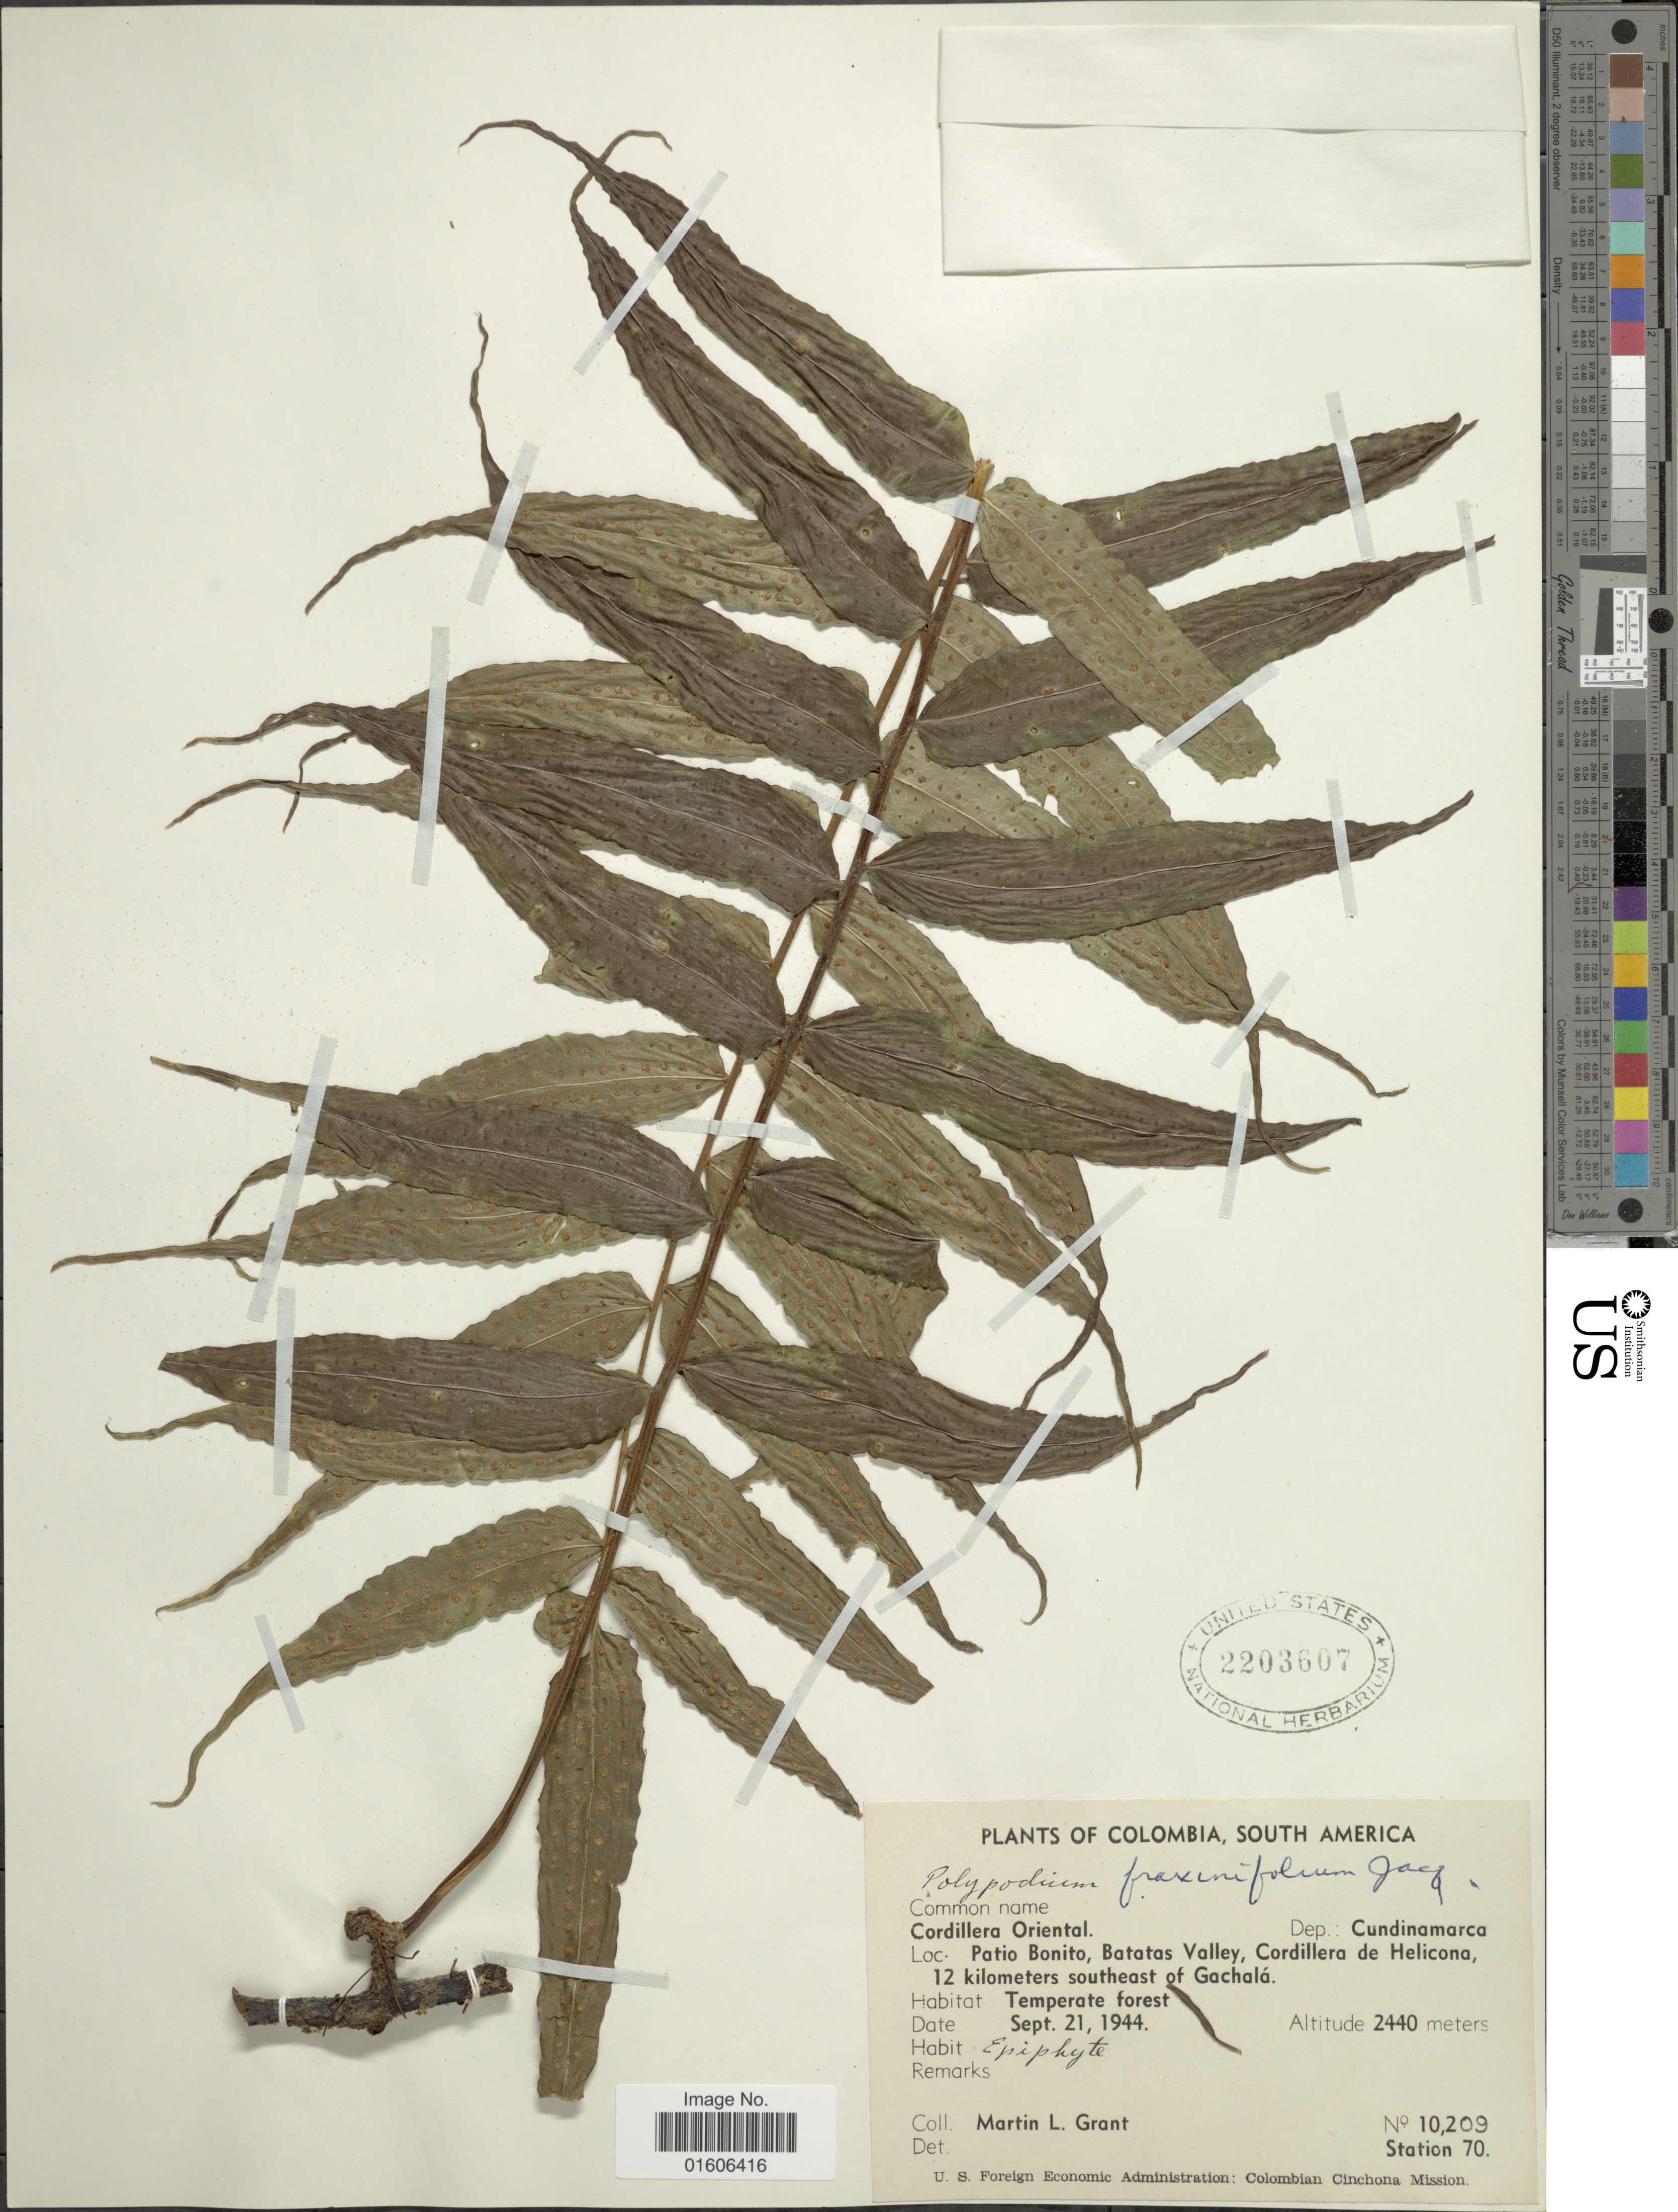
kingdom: Plantae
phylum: Tracheophyta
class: Polypodiopsida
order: Polypodiales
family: Polypodiaceae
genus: Serpocaulon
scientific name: Serpocaulon fraxinifolium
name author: (Jacq.) A.R. Sm.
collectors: M. L. Grant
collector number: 10209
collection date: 1944-09-21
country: Colombia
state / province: Cundinamarca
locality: Cordillera Oriental. Dep.: Cundinamarca. Patio Bonito, Batatas Valley, Cordillera de Helicona, 12 kilometers southeast of Gachalá.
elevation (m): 2440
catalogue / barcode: US 2203607